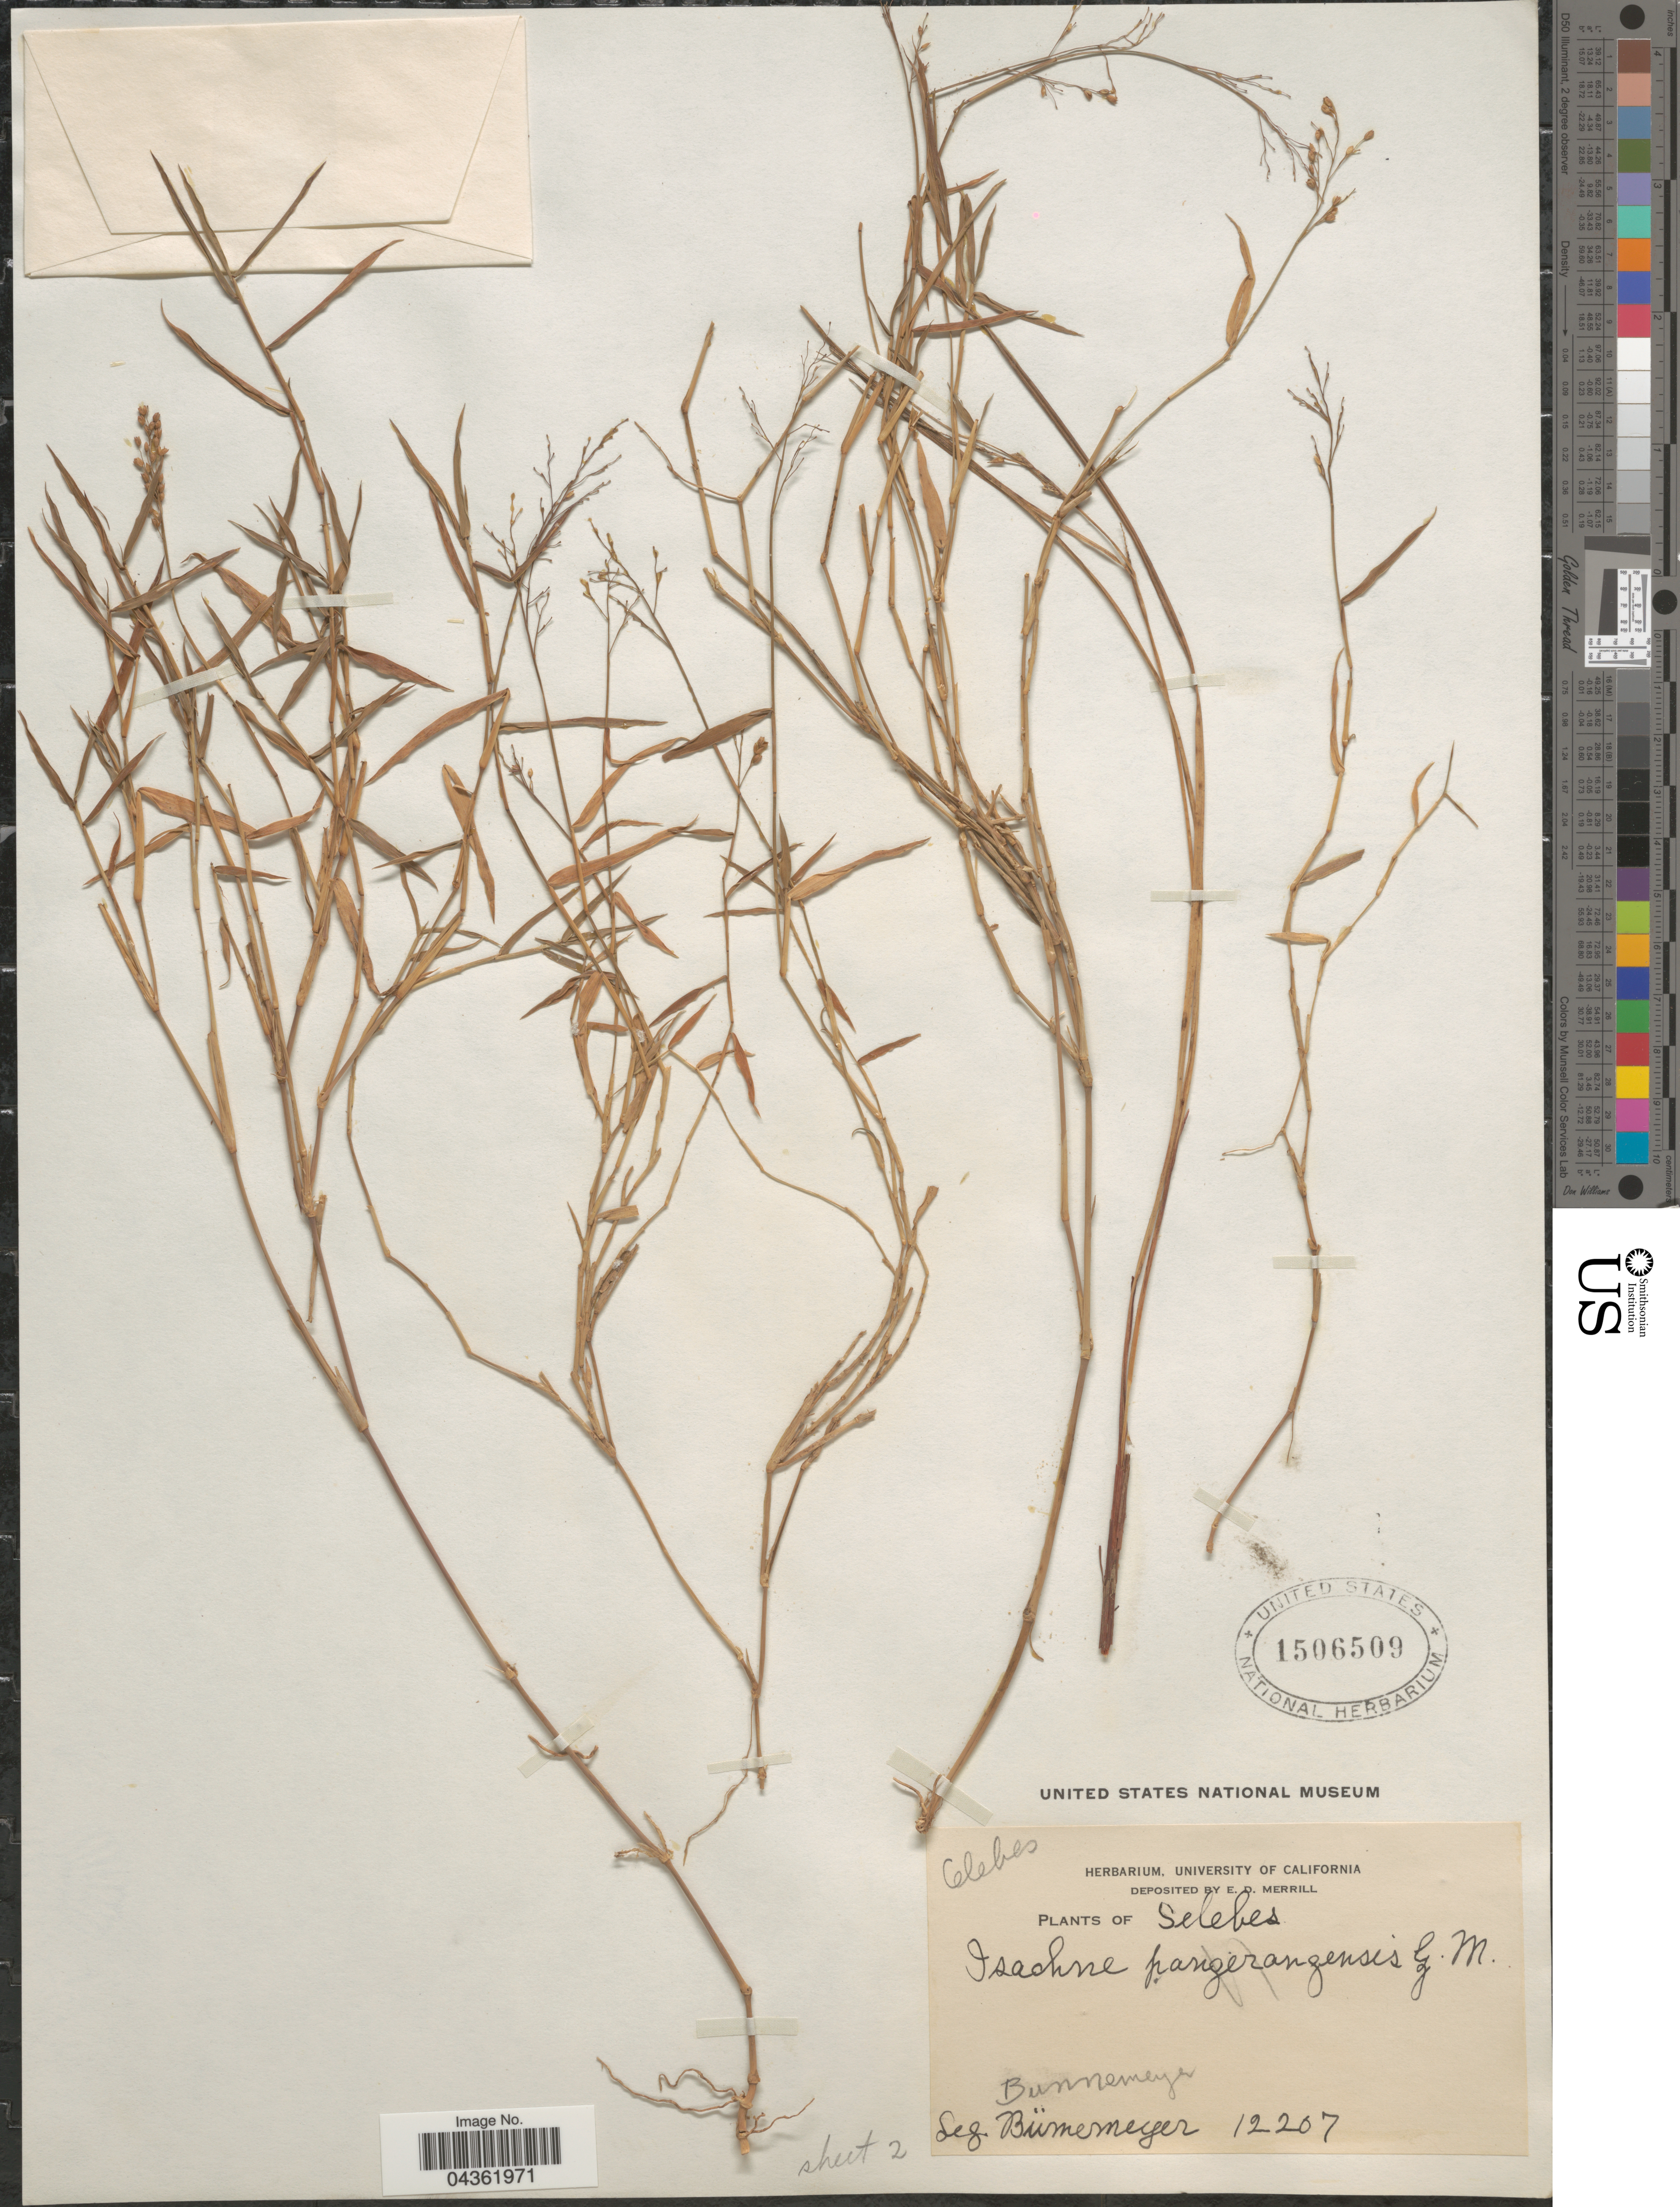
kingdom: Plantae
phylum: Tracheophyta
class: Liliopsida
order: Poales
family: Poaceae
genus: Isachne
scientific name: Isachne sp.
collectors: Bunnemeyer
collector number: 12207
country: Indonesia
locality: Celebes. Selebes.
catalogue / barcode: US 1506509